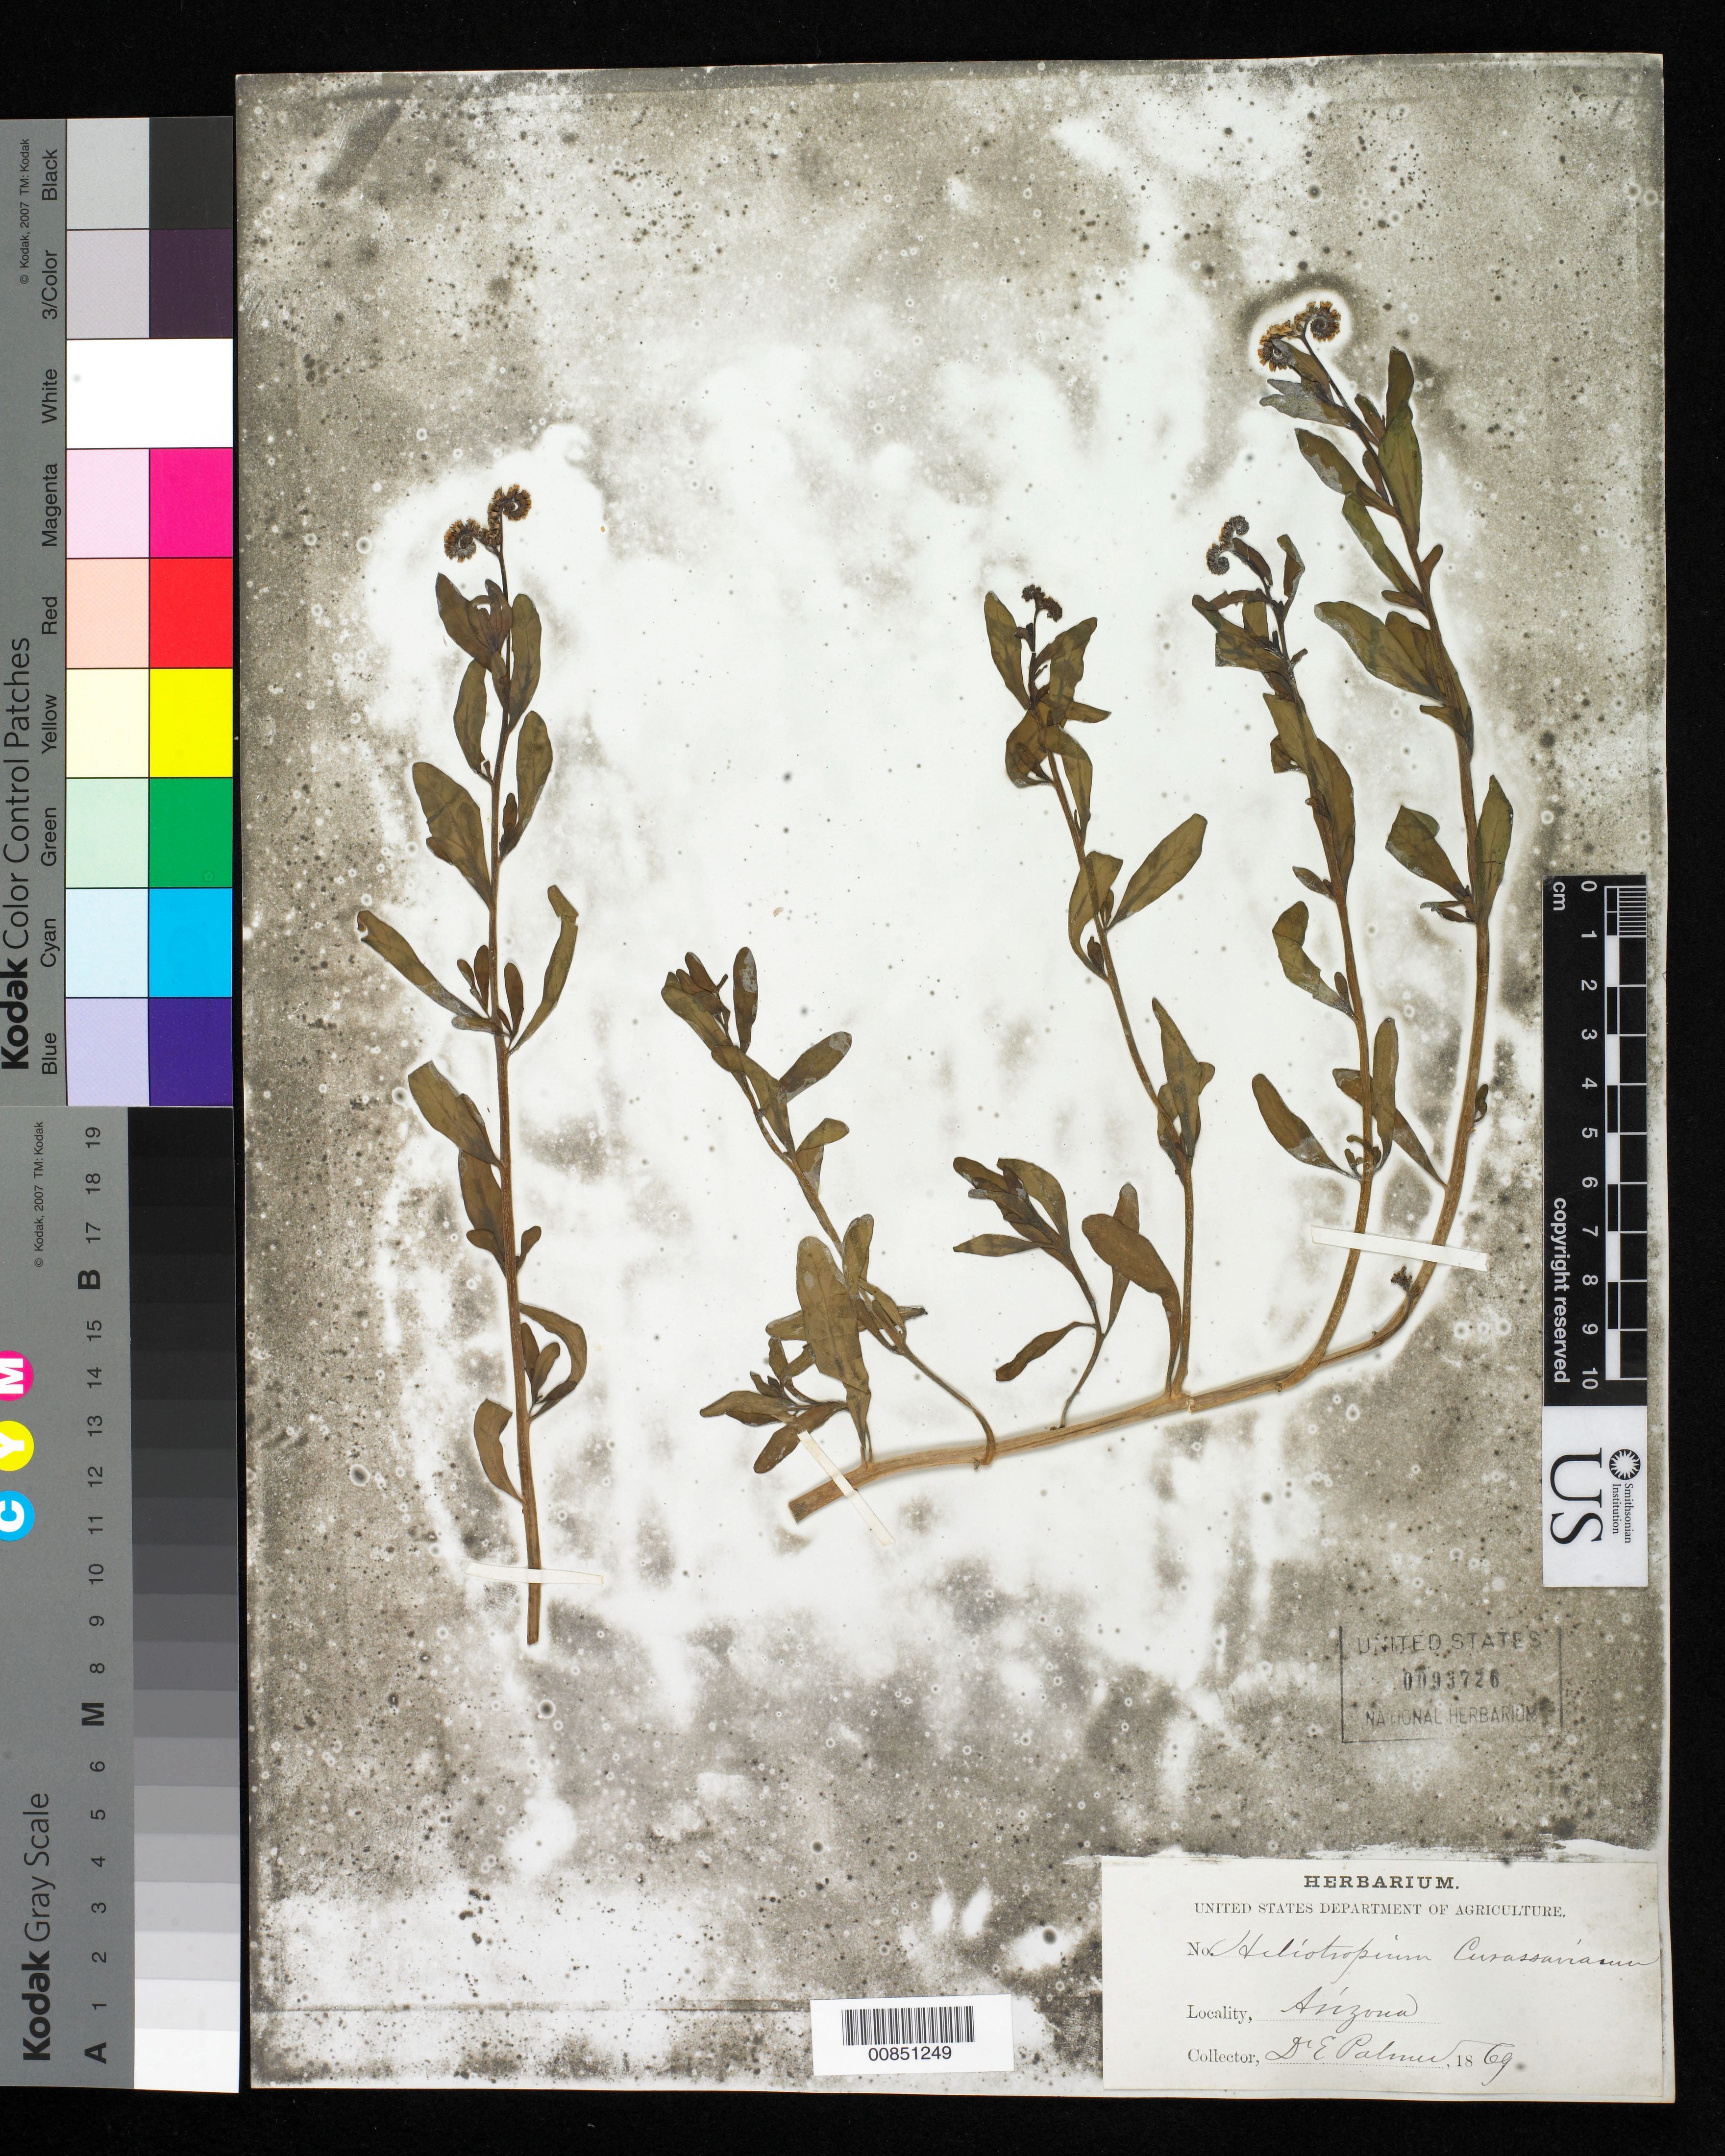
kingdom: Plantae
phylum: Tracheophyta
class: Magnoliopsida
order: Boraginales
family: Heliotropiaceae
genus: Heliotropium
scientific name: Heliotropium curassavicum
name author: L.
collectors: E. Palmer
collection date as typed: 1869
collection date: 1869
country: United States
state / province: Arizona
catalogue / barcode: US 93726